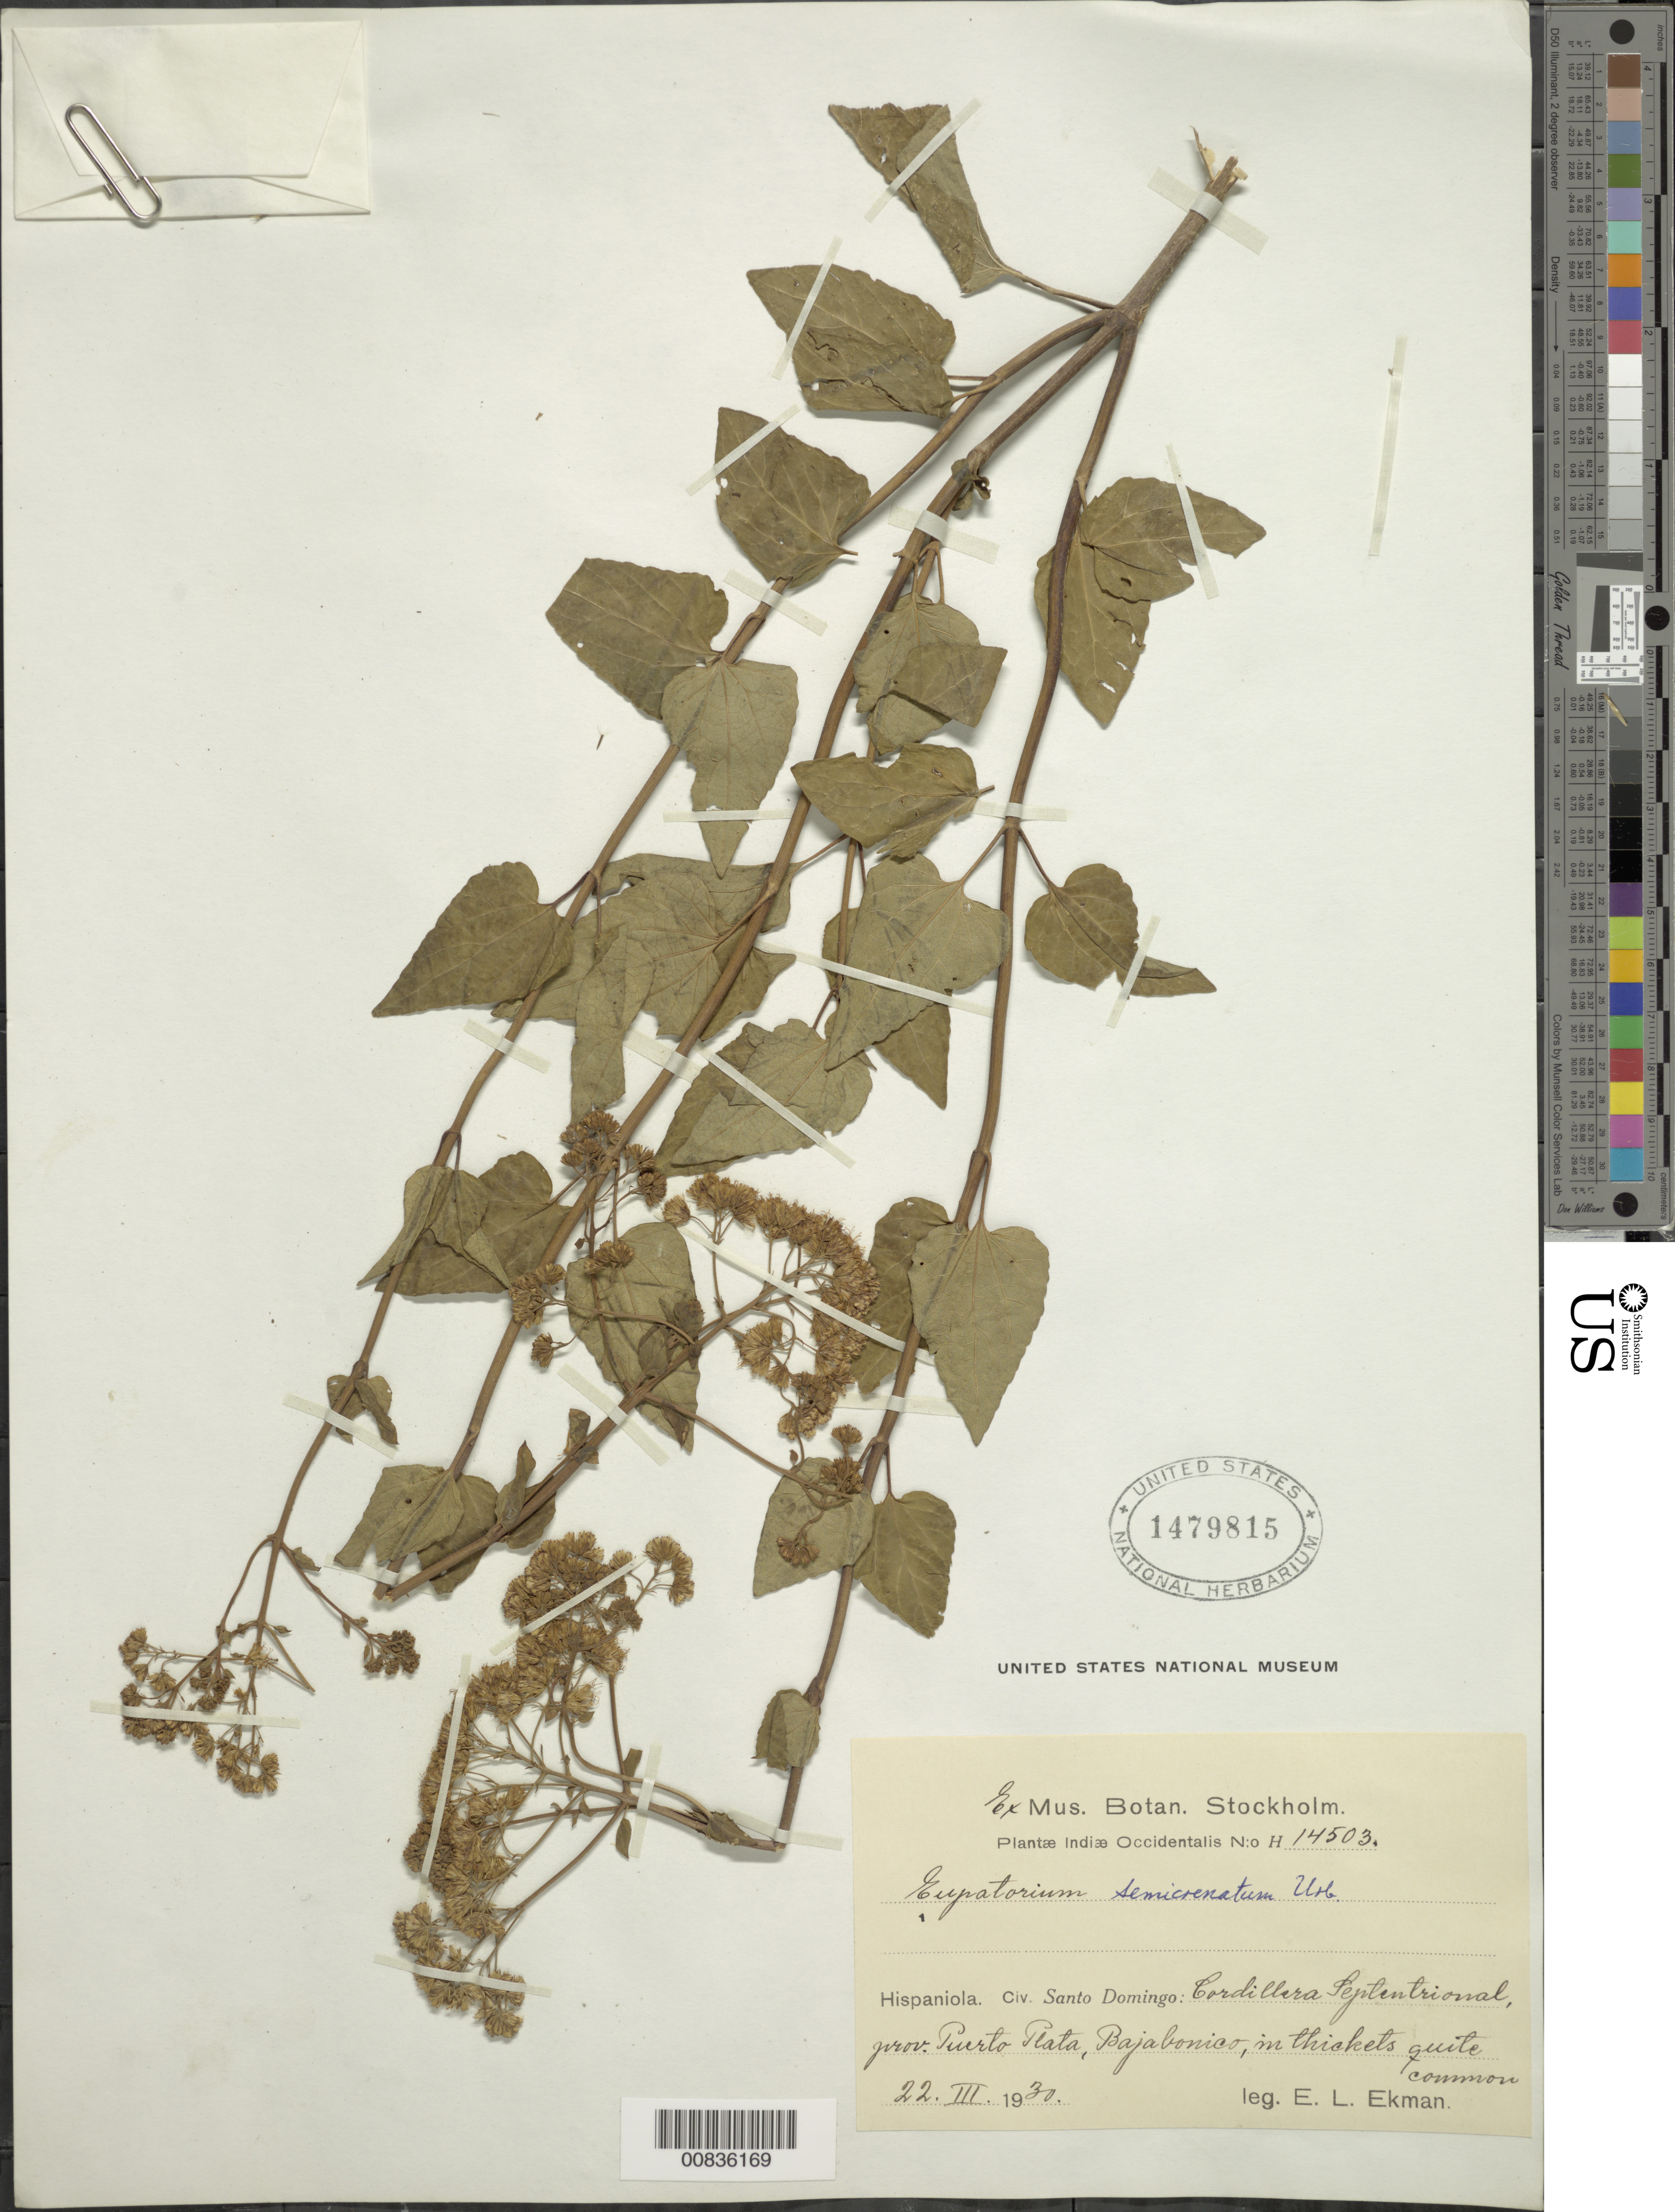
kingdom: Plantae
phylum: Tracheophyta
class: Magnoliopsida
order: Asterales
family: Asteraceae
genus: Koanophyllon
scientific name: Koanophyllon semicrenatum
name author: (Urb.) R.M. King & H. Rob.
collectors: E. L. Ekman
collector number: H 14503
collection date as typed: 22 Mar 1930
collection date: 1930-03-22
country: Dominican Republic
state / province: Puerto Plata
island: Hispaniola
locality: Cordillera Septentrional, Bajabonico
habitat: In thickets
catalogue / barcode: US 1479815